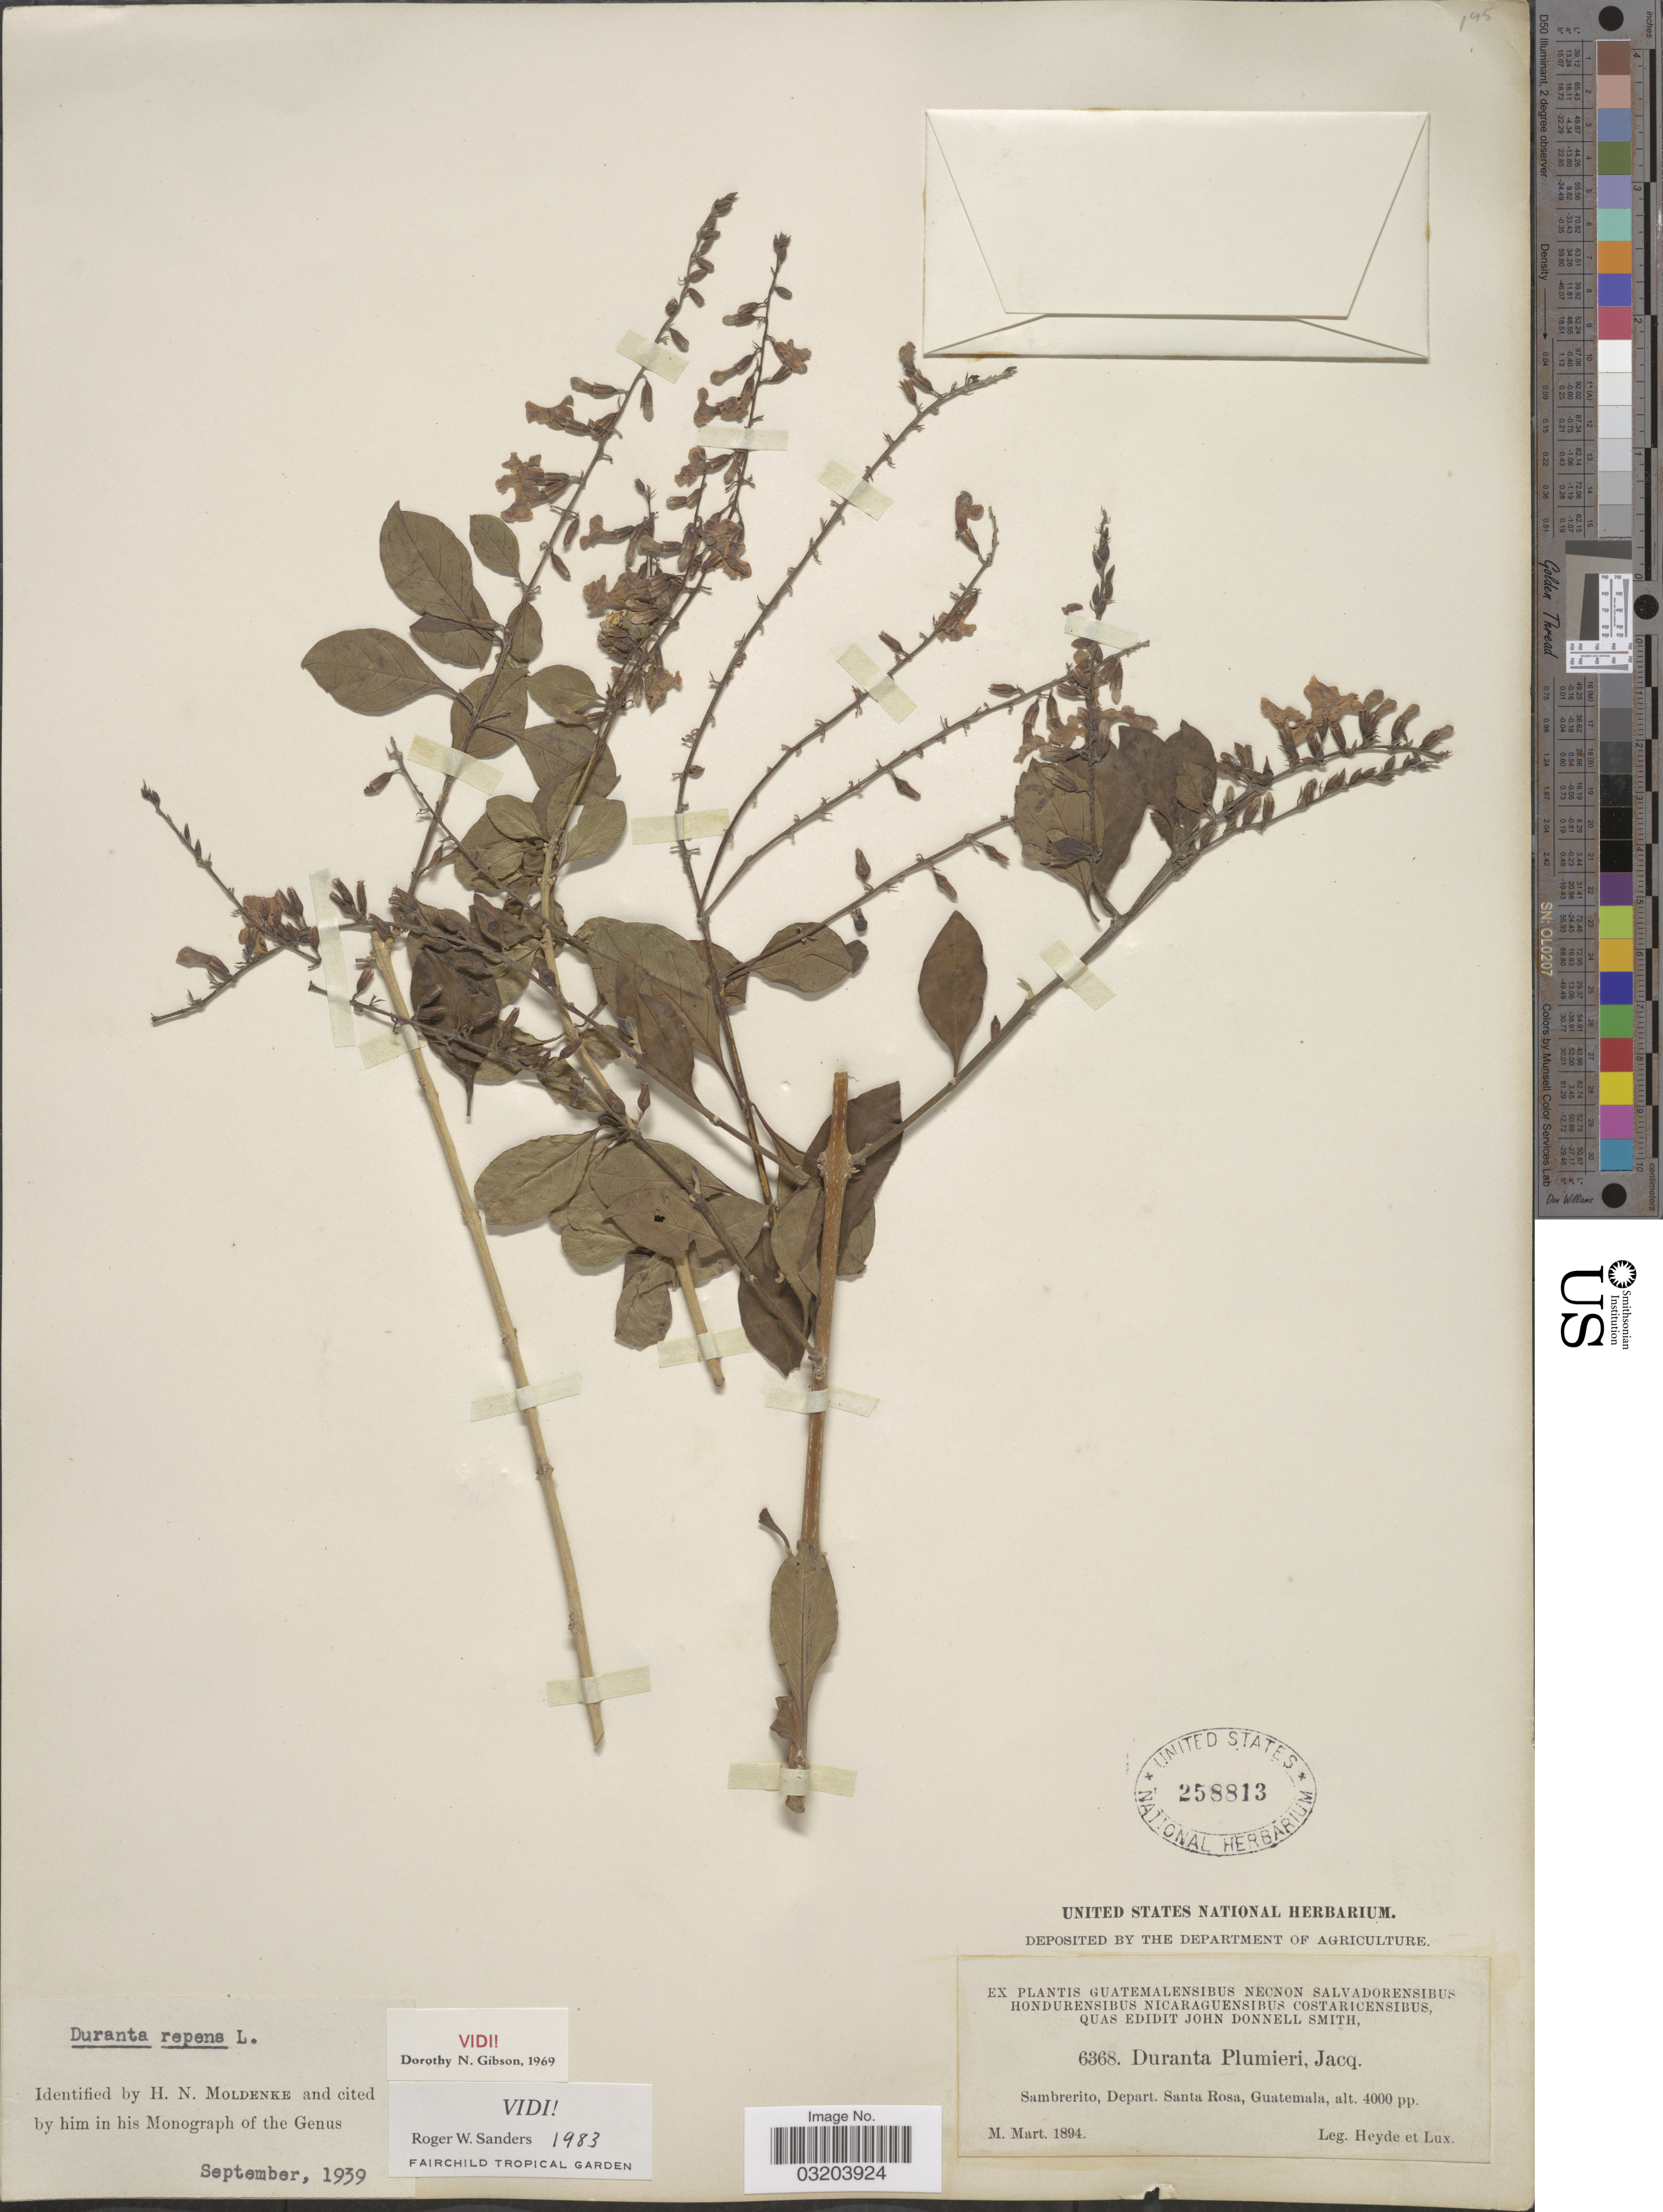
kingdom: Plantae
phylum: Tracheophyta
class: Magnoliopsida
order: Lamiales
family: Verbenaceae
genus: Duranta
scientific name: Duranta erecta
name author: L.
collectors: Heyde & Lux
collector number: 6368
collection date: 1894-03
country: Guatemala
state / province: Santa Rosa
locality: Sambrerito. Depart. Santa Rosa.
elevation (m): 1219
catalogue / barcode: US 258813